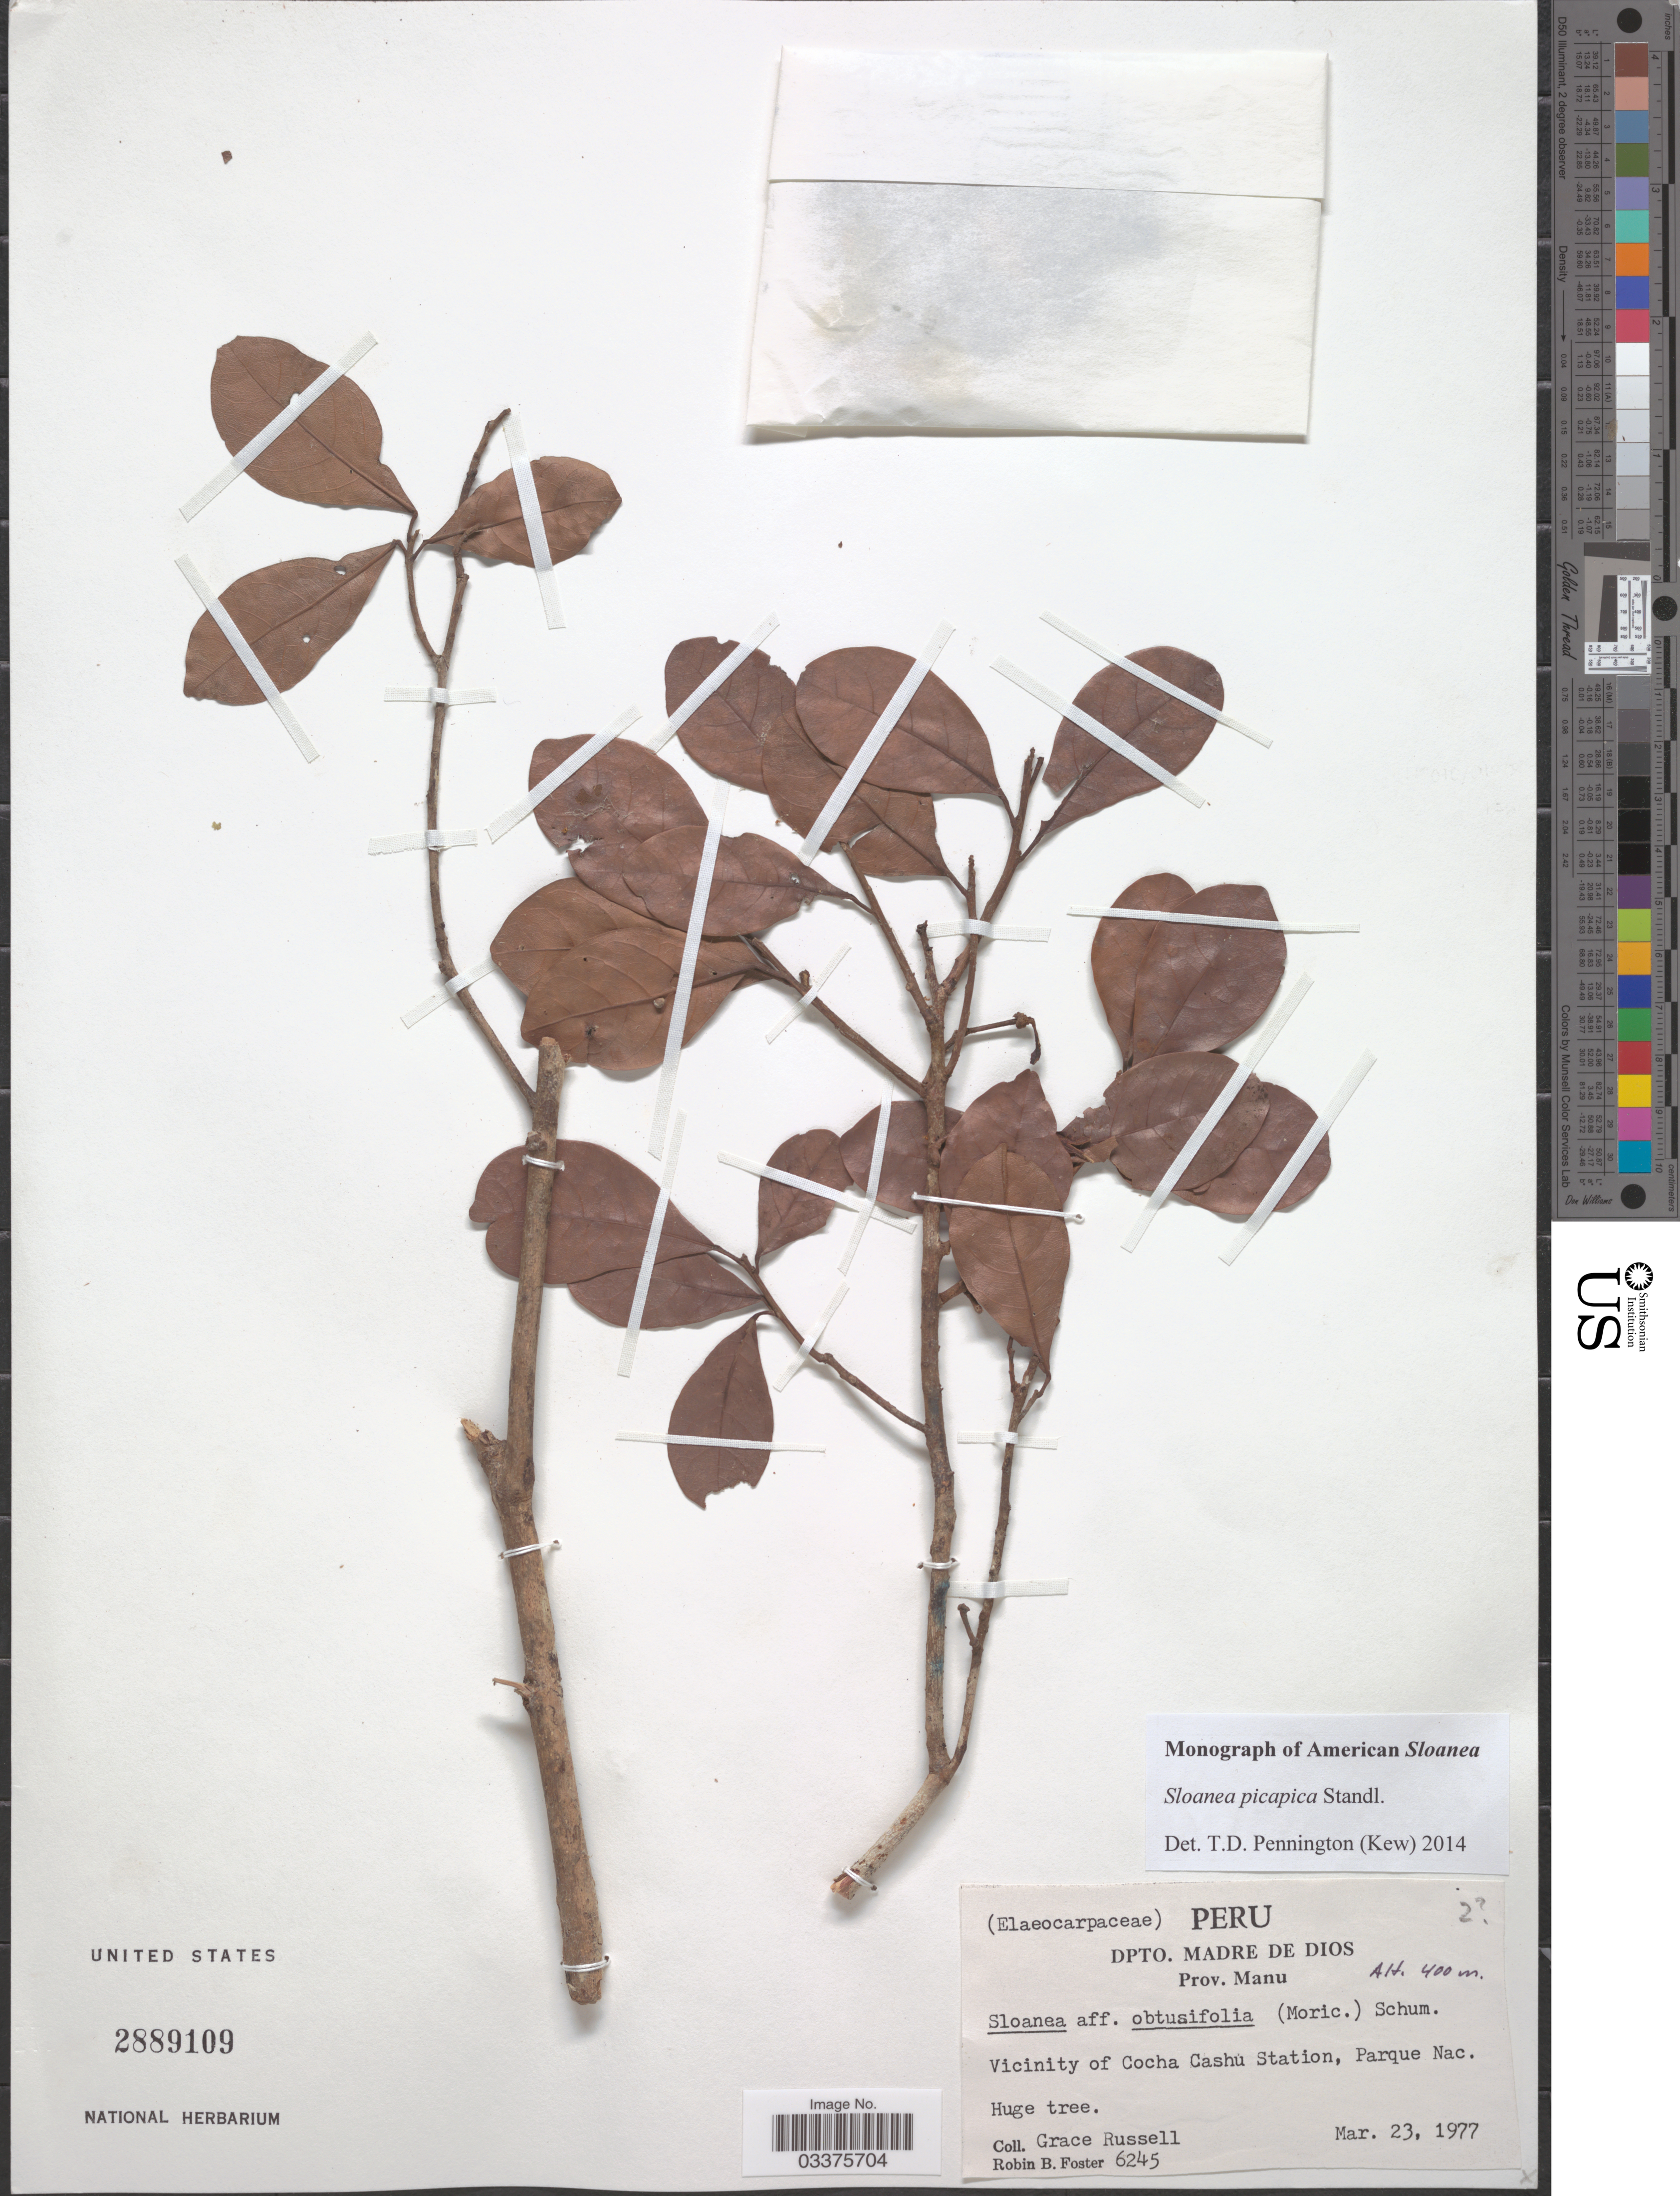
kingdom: Plantae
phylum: Tracheophyta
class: Magnoliopsida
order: Oxalidales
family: Elaeocarpaceae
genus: Sloanea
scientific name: Sloanea picapica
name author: Standl.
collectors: G. Russell & R. B. Foster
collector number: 6245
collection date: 1977-03-23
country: Peru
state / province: Madre de Dios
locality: Dpto. Madre de Dios. Prov. Manu. Vicinity of Cocha Cashu Station, Parque Nac.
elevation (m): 400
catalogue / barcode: US 2889109